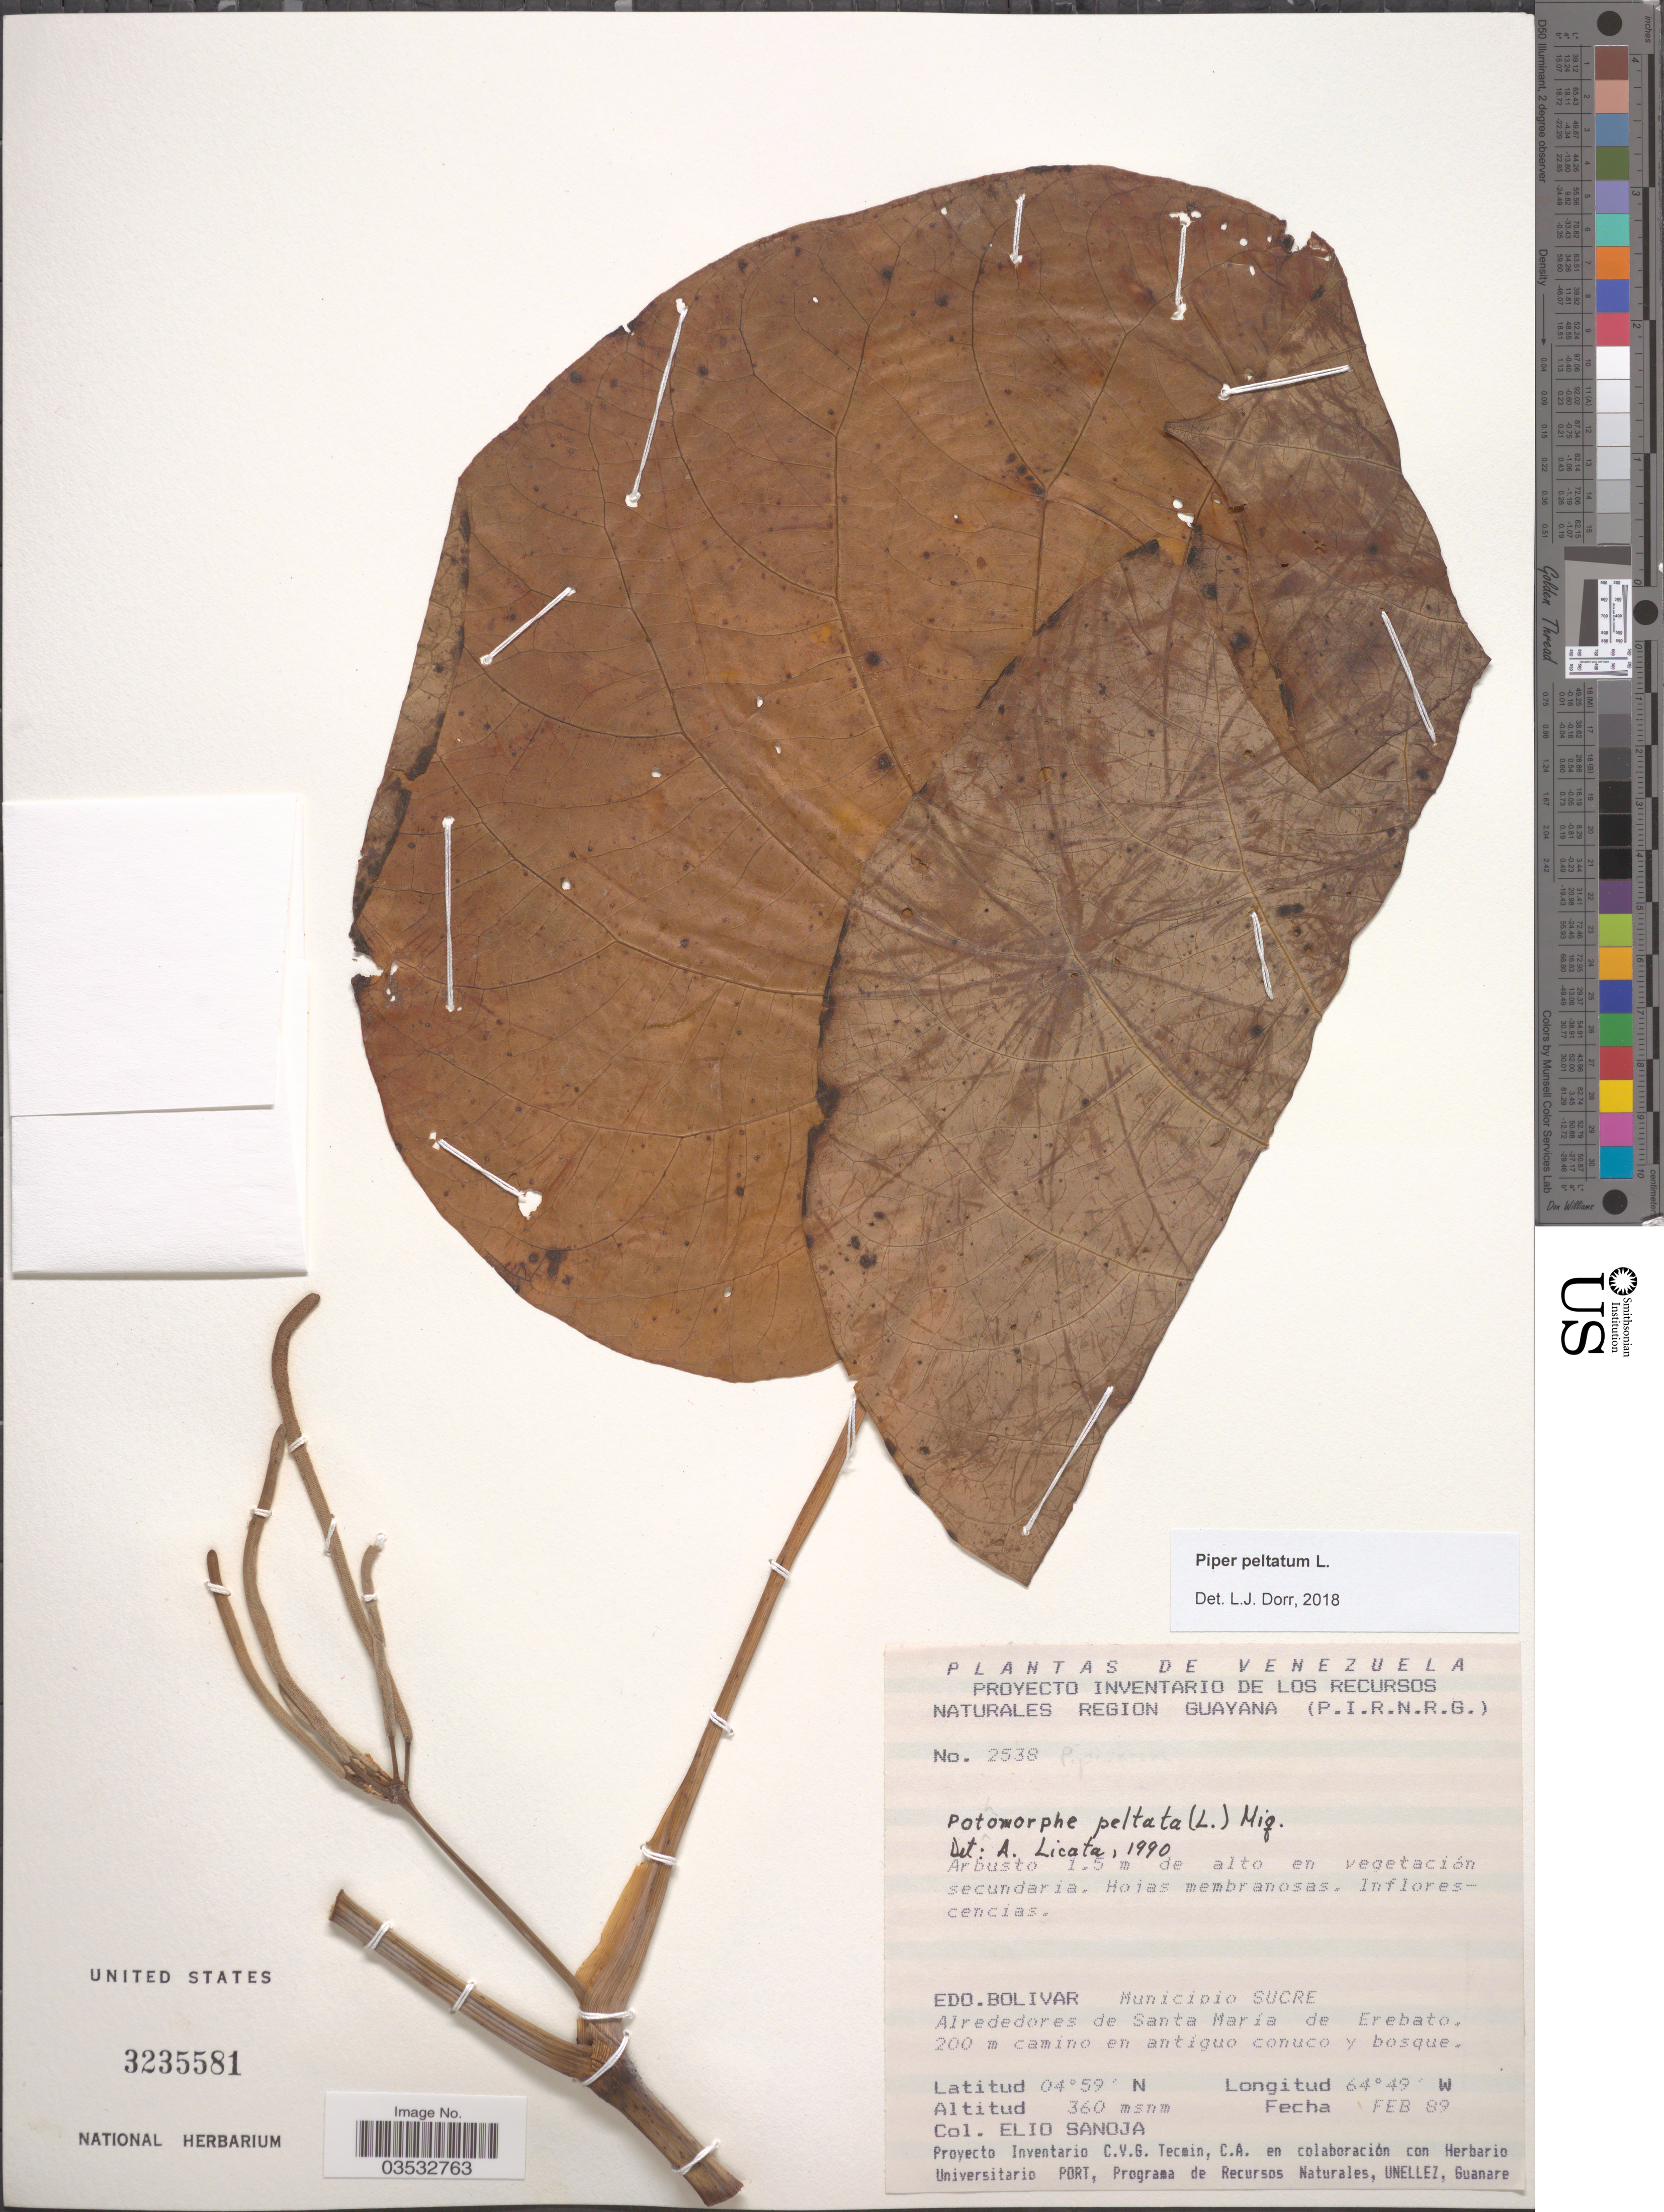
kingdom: Plantae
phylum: Tracheophyta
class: Magnoliopsida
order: Piperales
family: Piperaceae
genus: Piper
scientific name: Piper peltatum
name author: L.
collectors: E. Sanoja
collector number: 2538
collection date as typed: Transcribed d/m/y: /2/89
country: Venezuela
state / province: Bolivar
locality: Municipio Sucre. Alrededores de Santa Maria de Erebato.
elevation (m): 360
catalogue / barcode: US 3235581